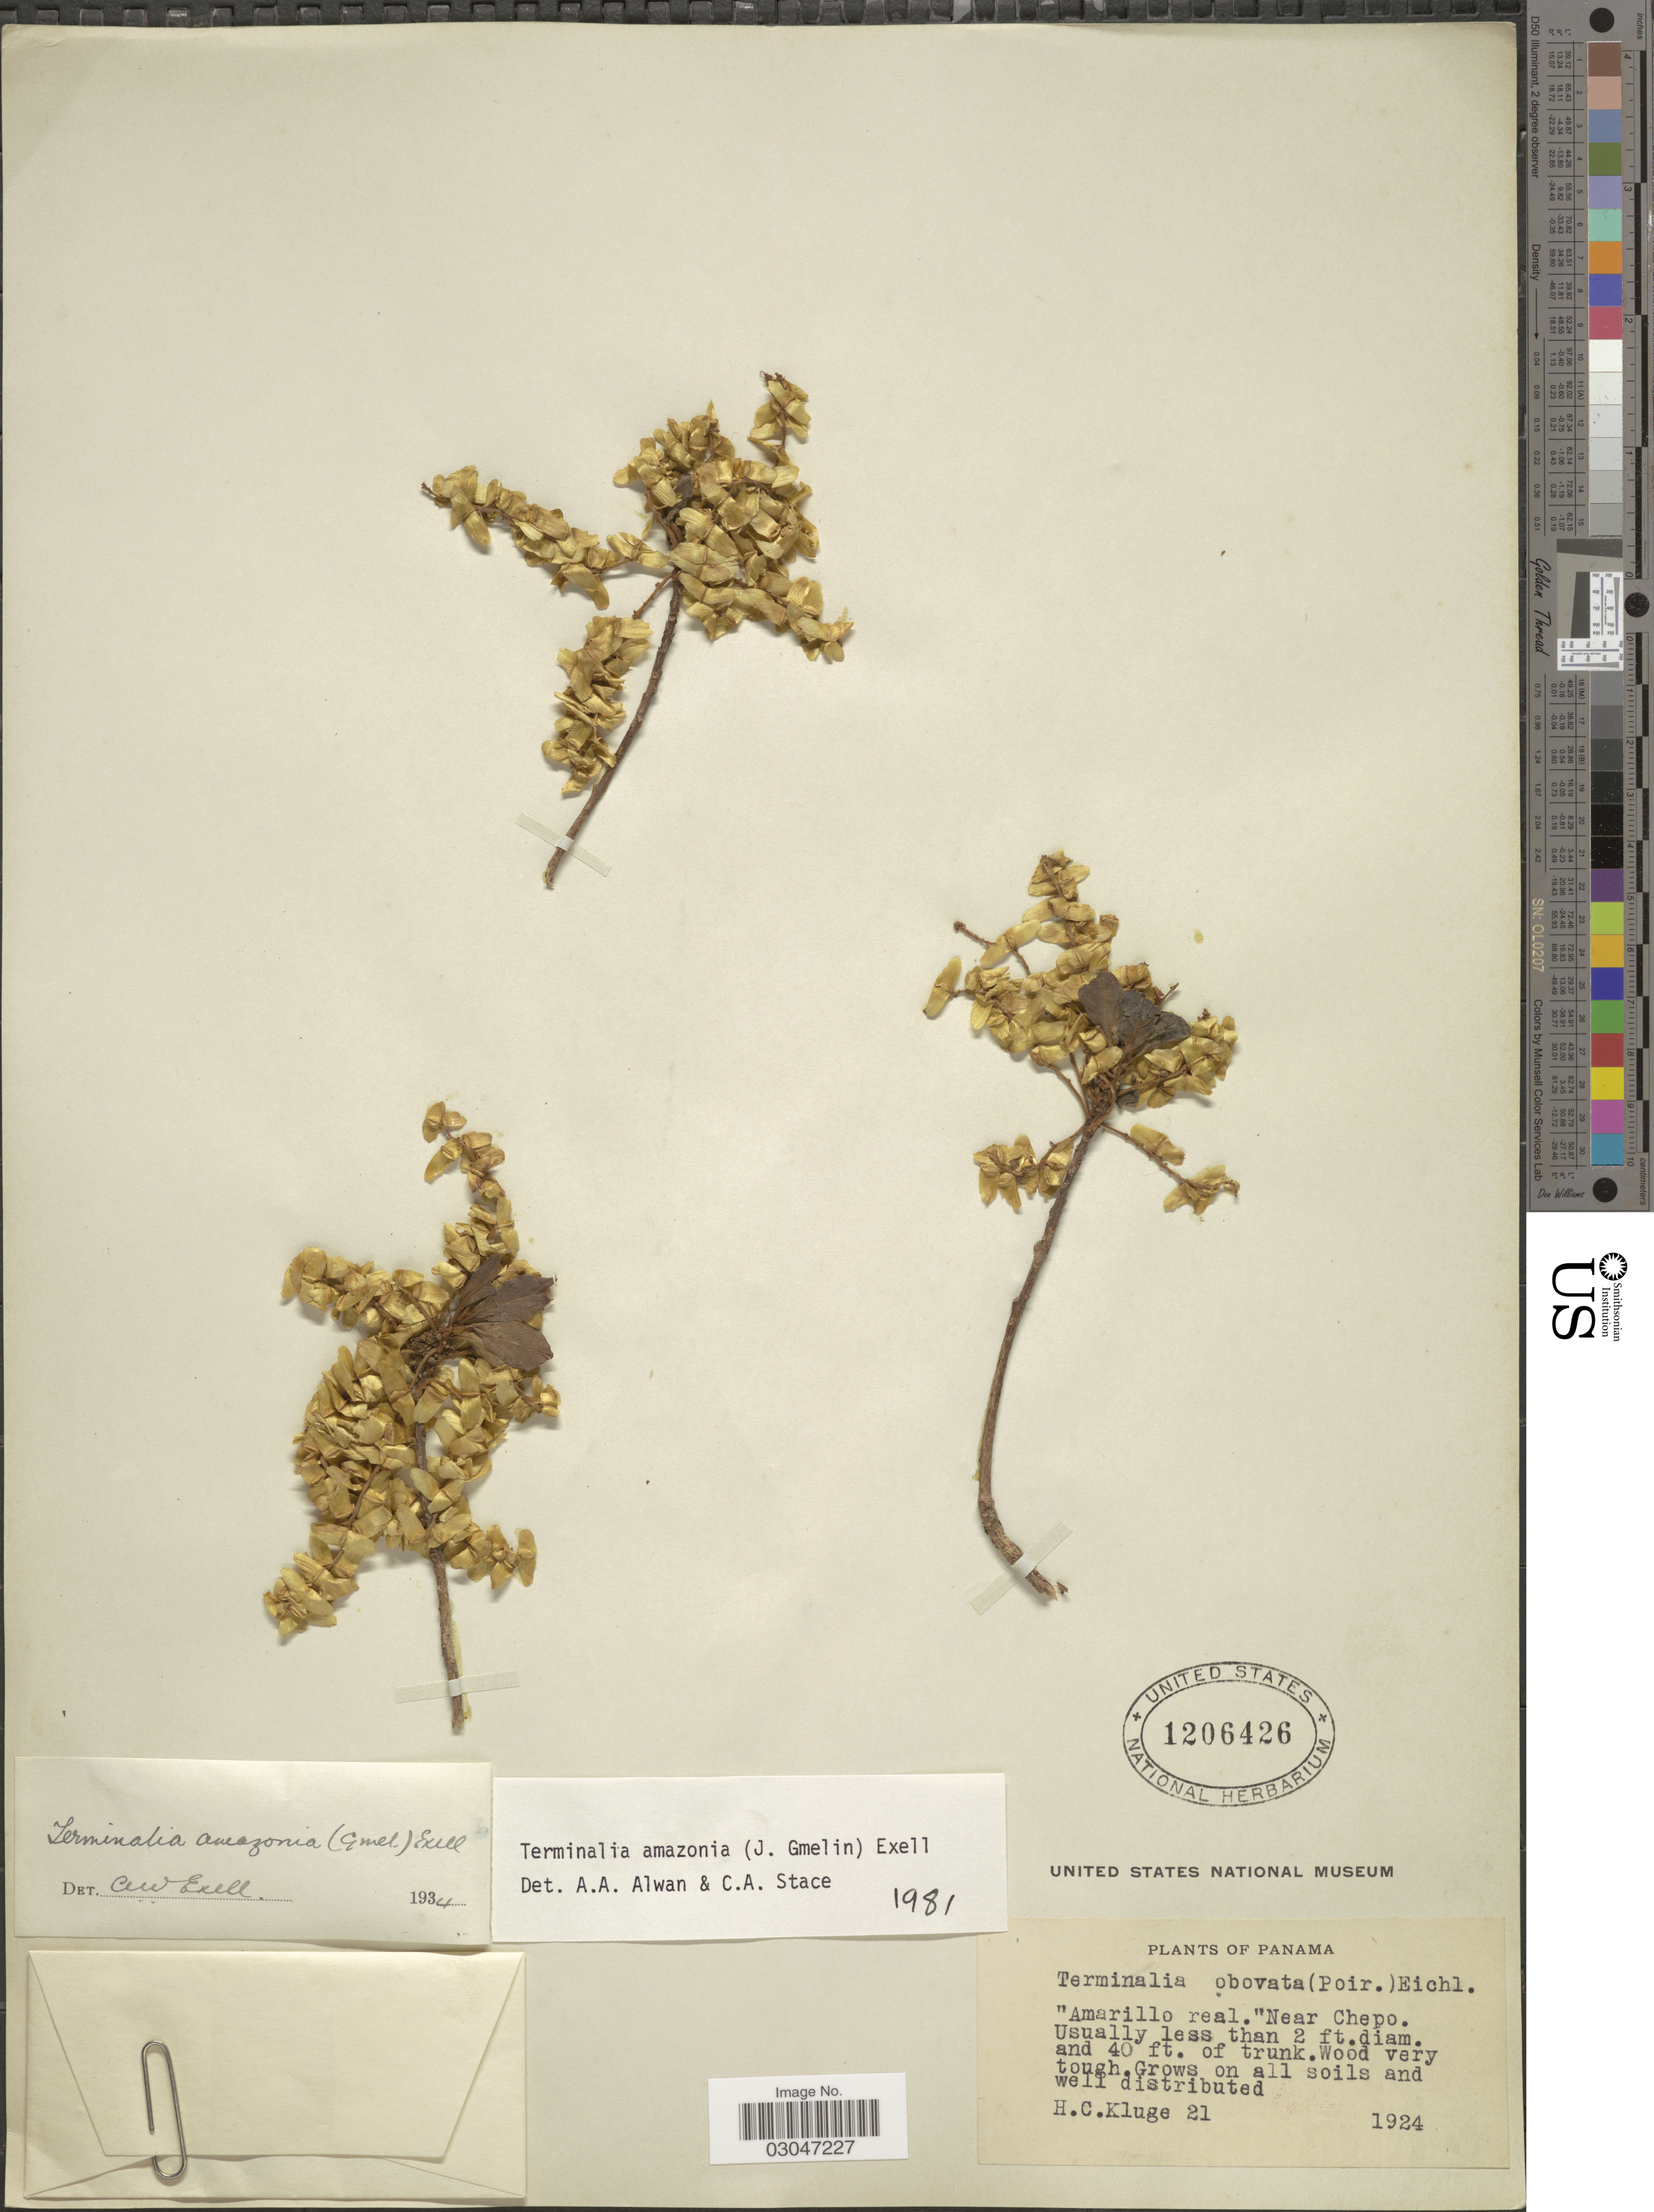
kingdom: Plantae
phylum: Tracheophyta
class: Magnoliopsida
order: Myrtales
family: Combretaceae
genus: Terminalia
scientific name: Terminalia amazonia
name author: (J.F. Gmel.) Exell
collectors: H. C. Kluge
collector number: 21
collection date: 1924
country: Panama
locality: Amarillo real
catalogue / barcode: US 1206426